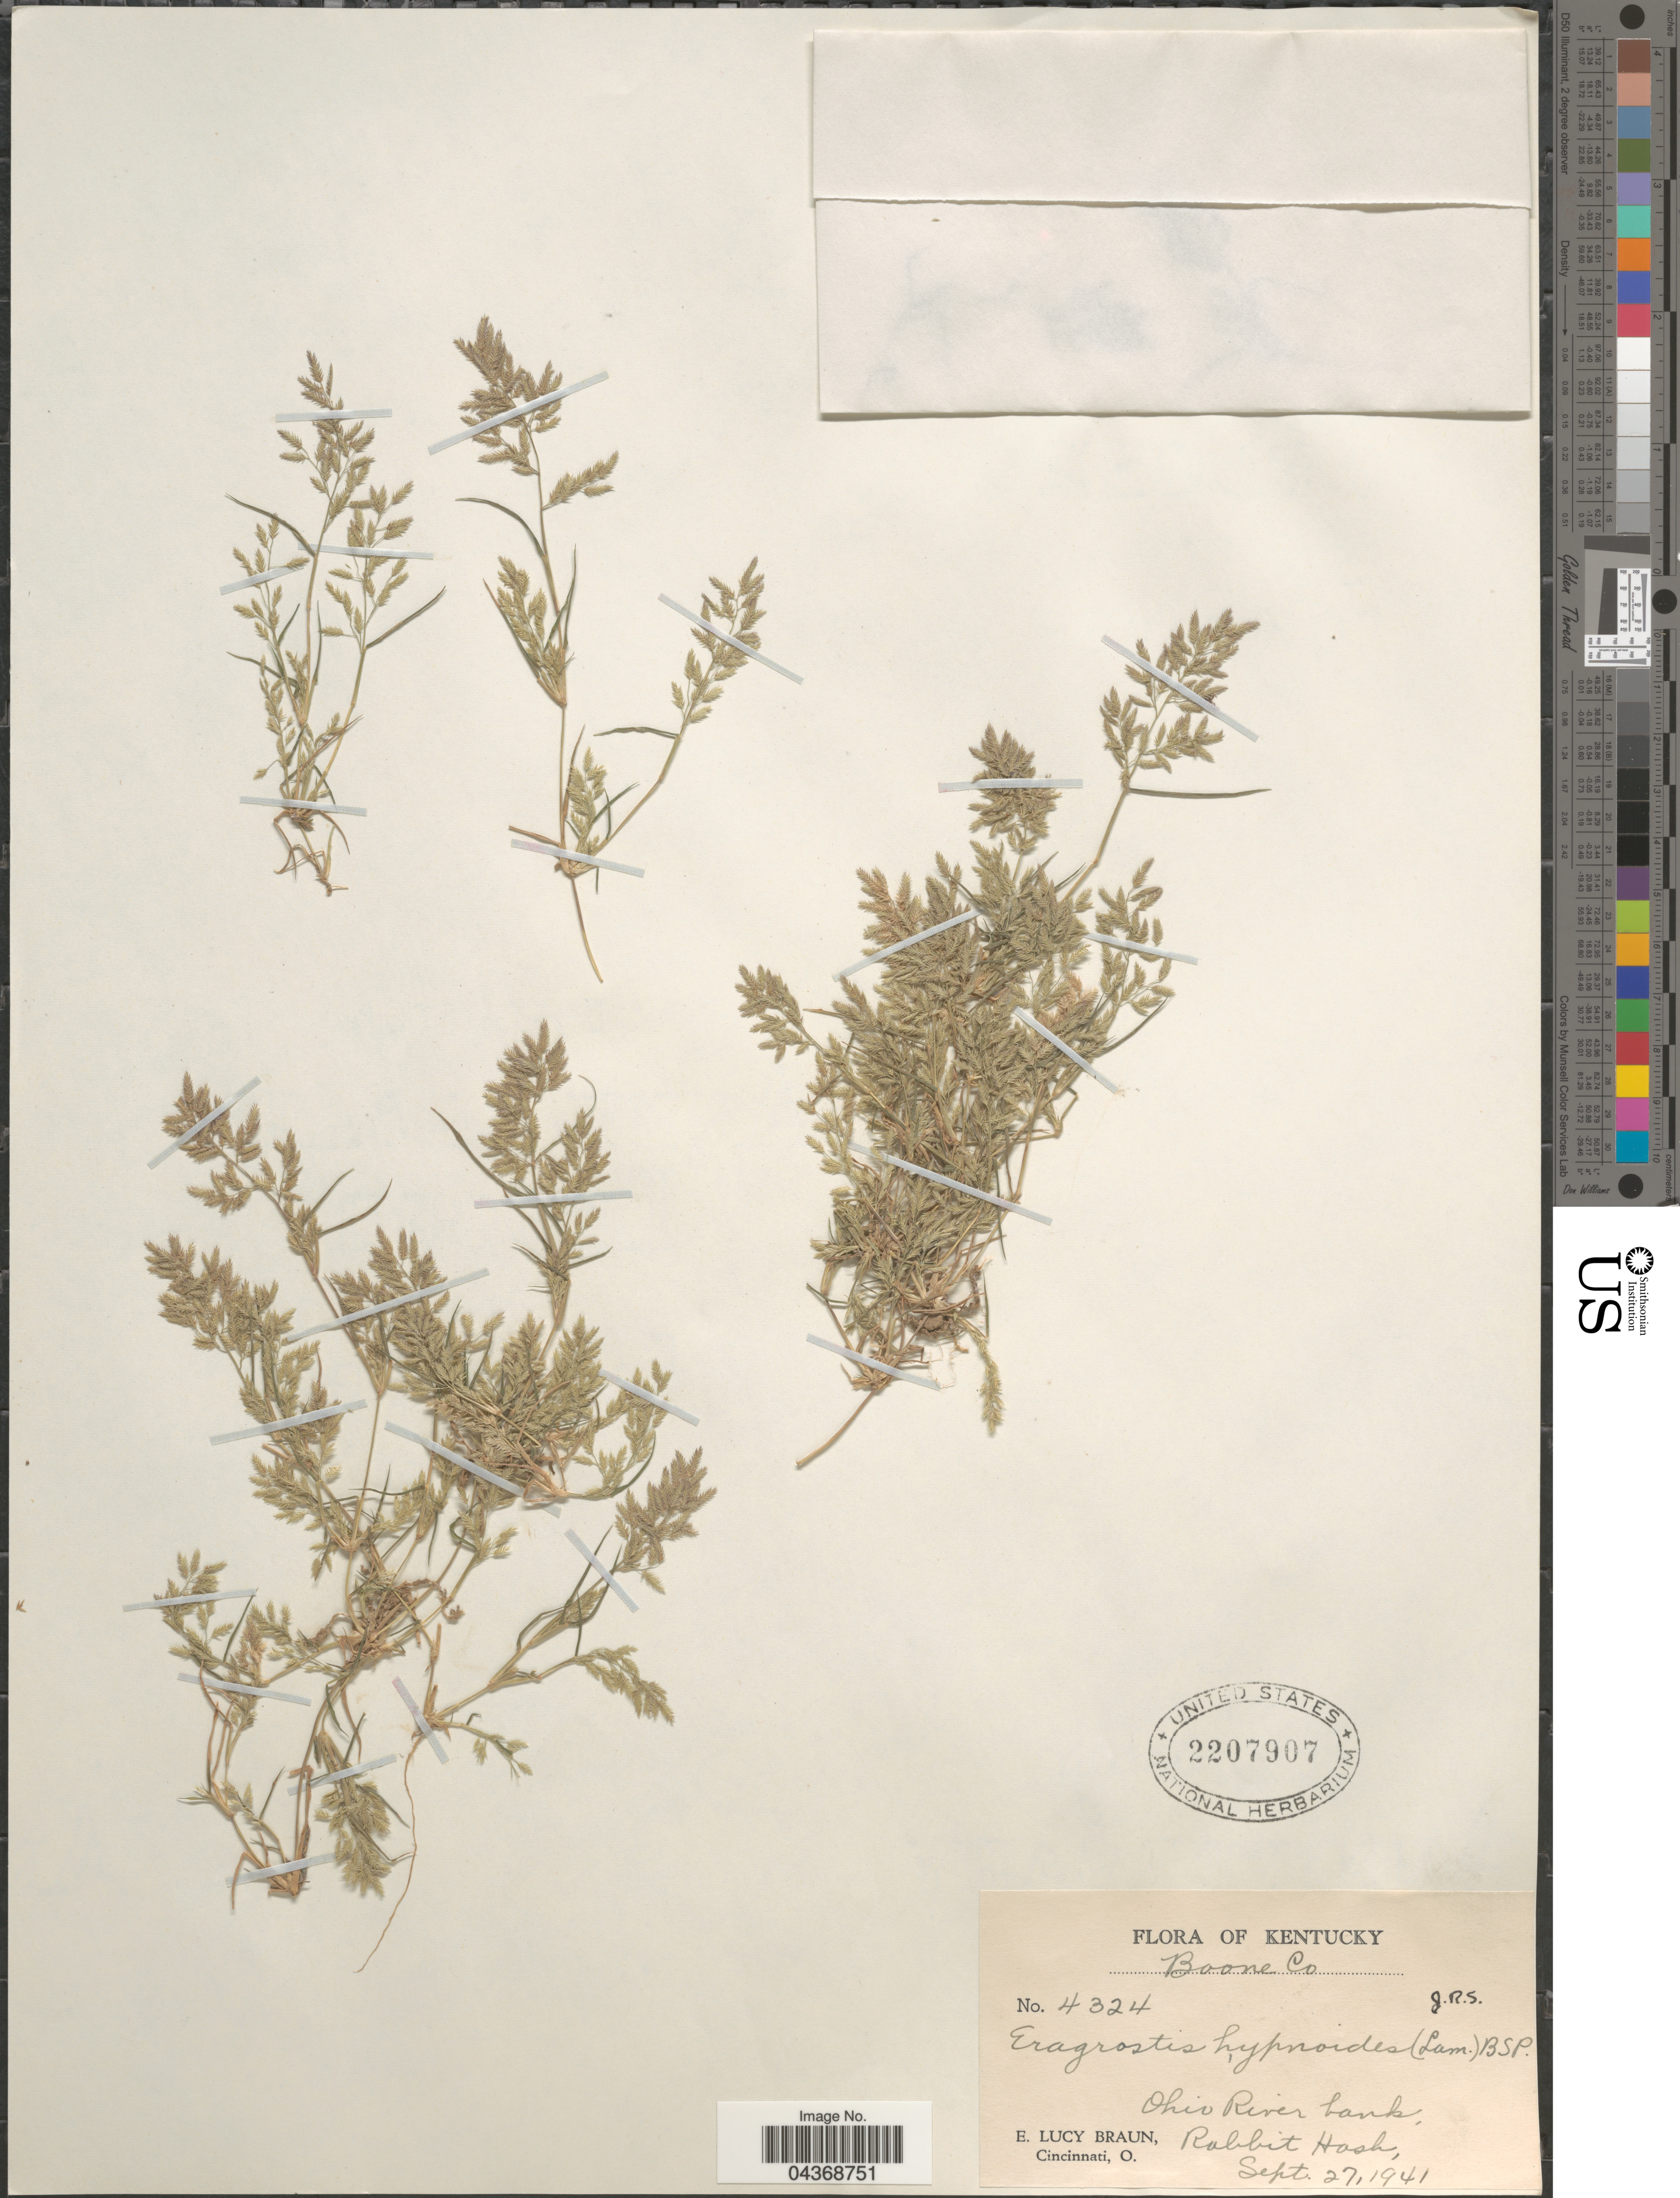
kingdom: Plantae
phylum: Tracheophyta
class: Liliopsida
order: Poales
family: Poaceae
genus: Eragrostis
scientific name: Eragrostis hypnoides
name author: (Lam.) Britton, Stearns & Poggenb.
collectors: E. L. Braun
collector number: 4324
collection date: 1941-09-27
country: United States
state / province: Kentucky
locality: Boone Co. Ohio River bank, Rabbit Hash.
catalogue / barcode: US 2207907